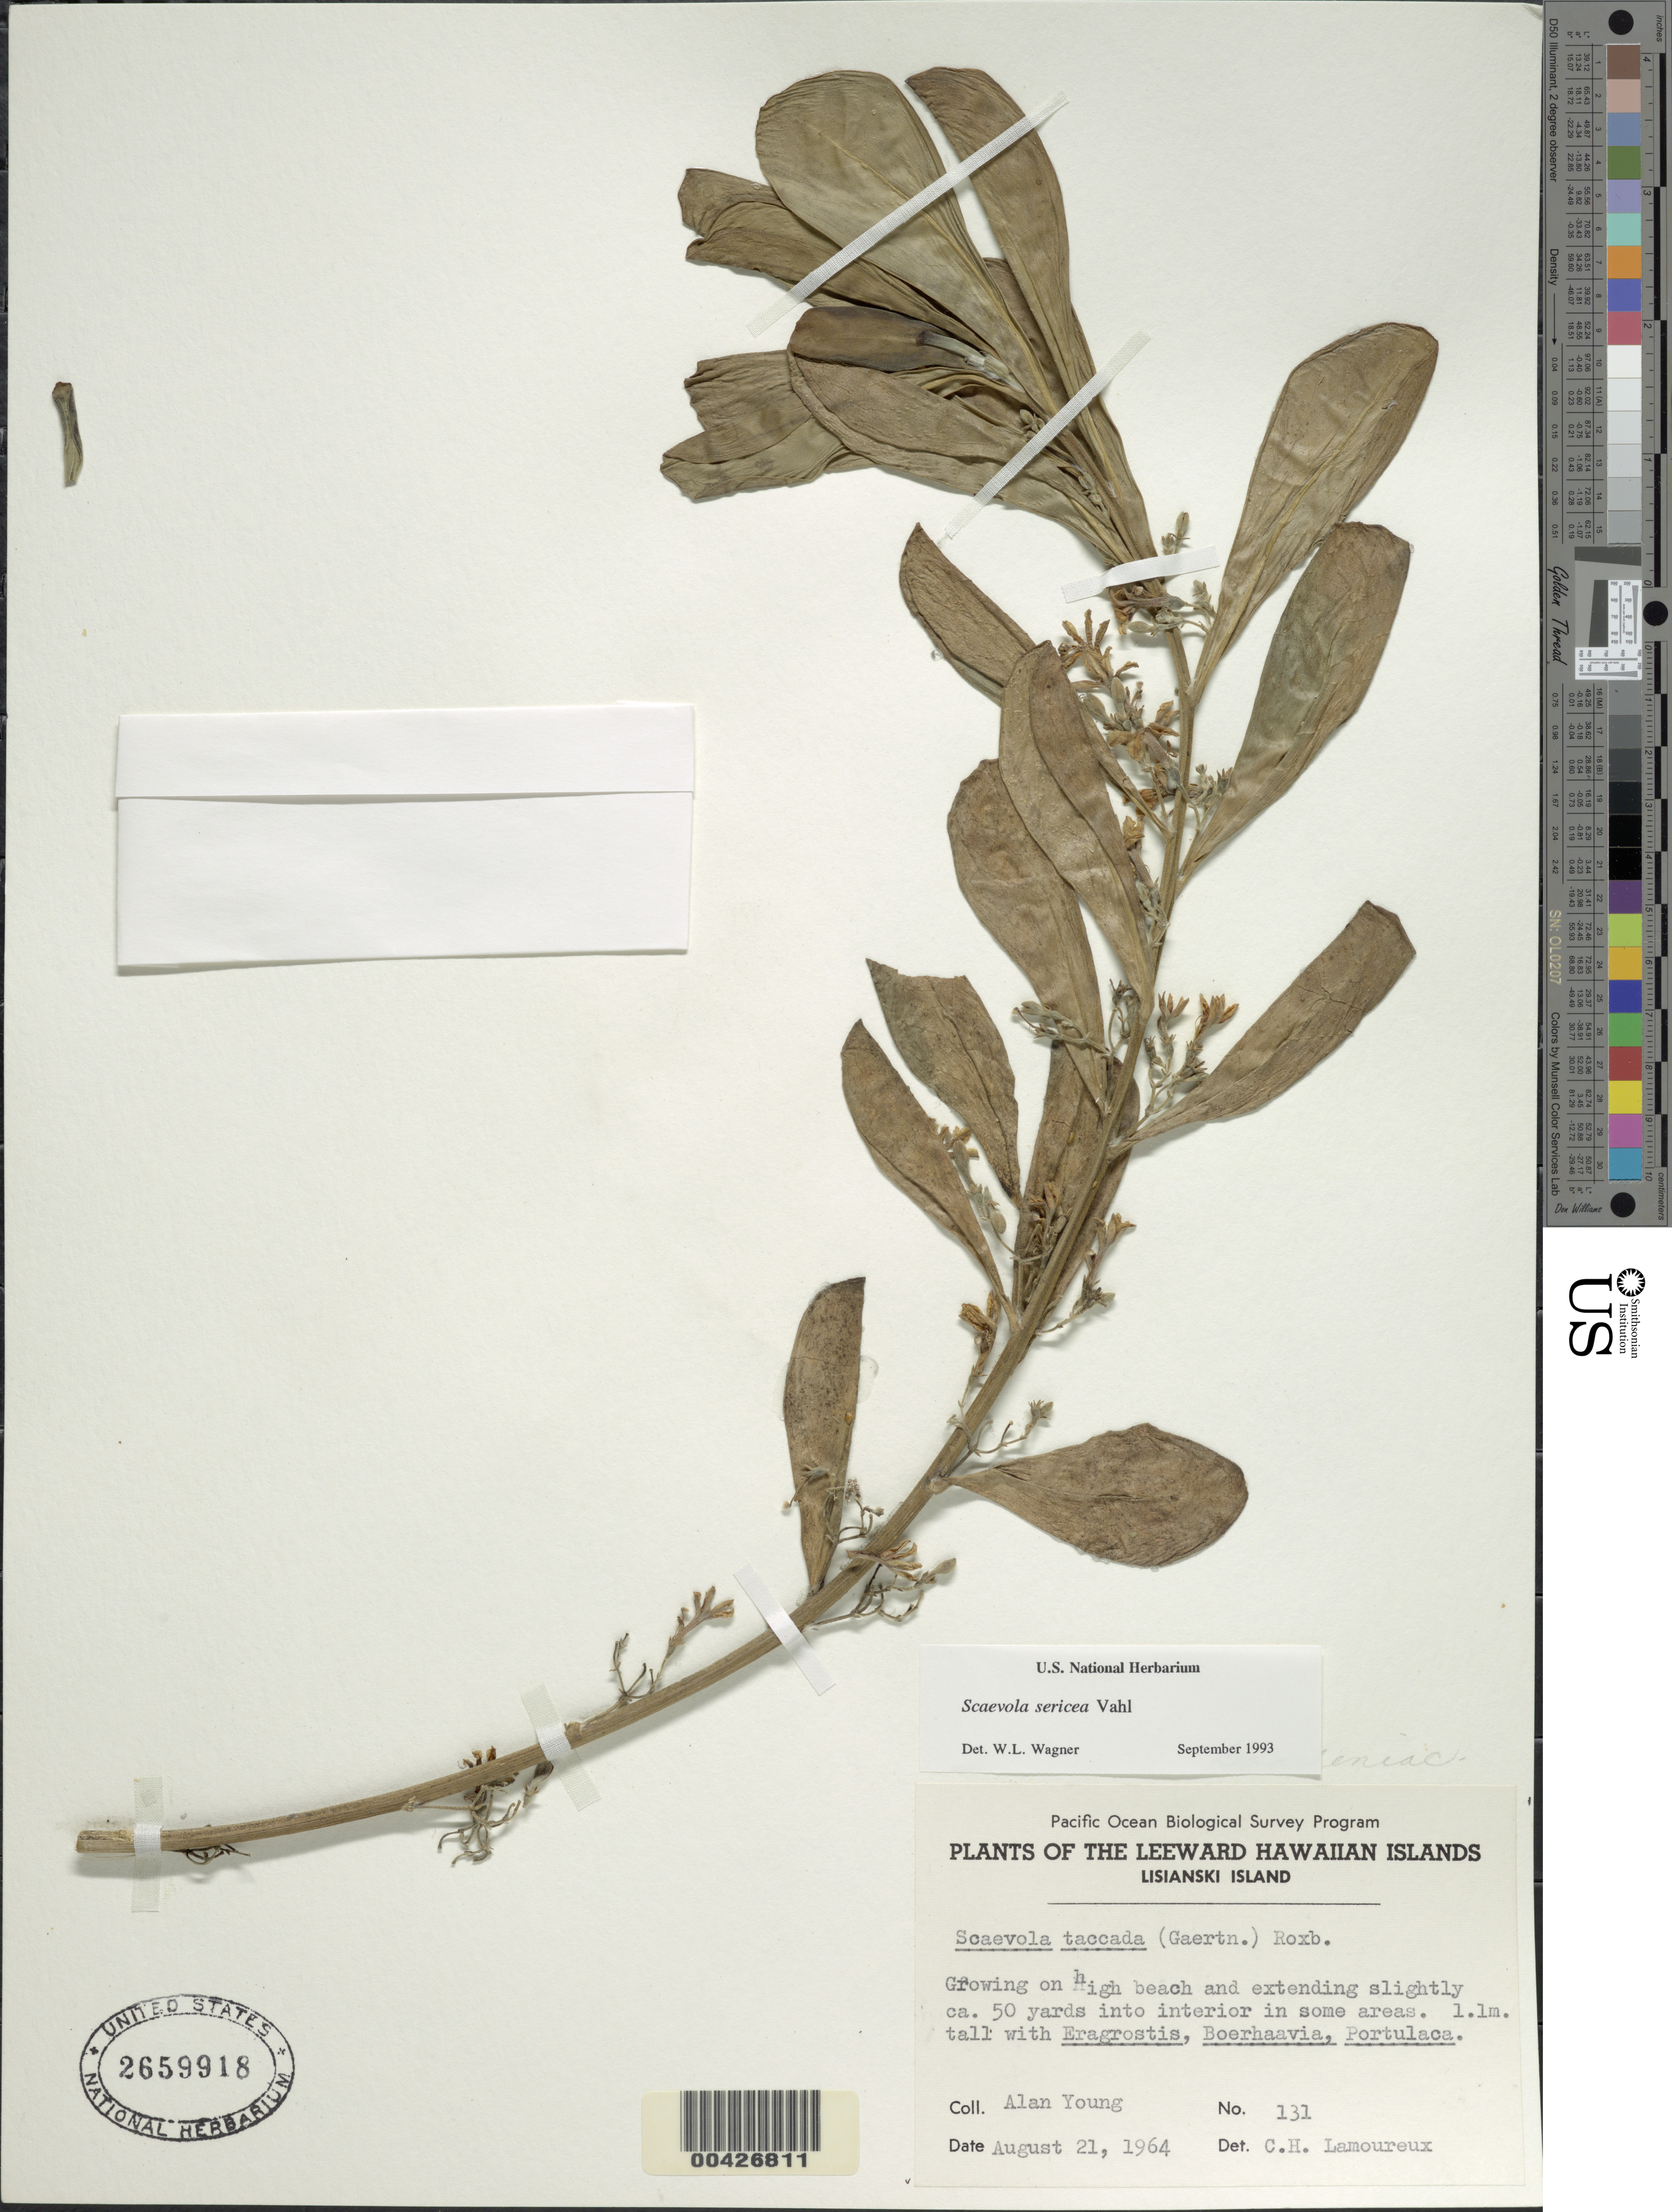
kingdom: Plantae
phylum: Tracheophyta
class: Magnoliopsida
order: Asterales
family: Goodeniaceae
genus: Scaevola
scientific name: Scaevola taccada var. taccada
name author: (Gaertn.) Roxb.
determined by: Wagner, W. L., (BOT), Smithsonian Institution - National Museum of Natural History (UNITED STATES)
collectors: A. Young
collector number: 131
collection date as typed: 21 Aug 1964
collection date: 1964-08-21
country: United States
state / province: Hawaii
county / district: Honolulu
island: Lisianski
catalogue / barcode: US 2659918